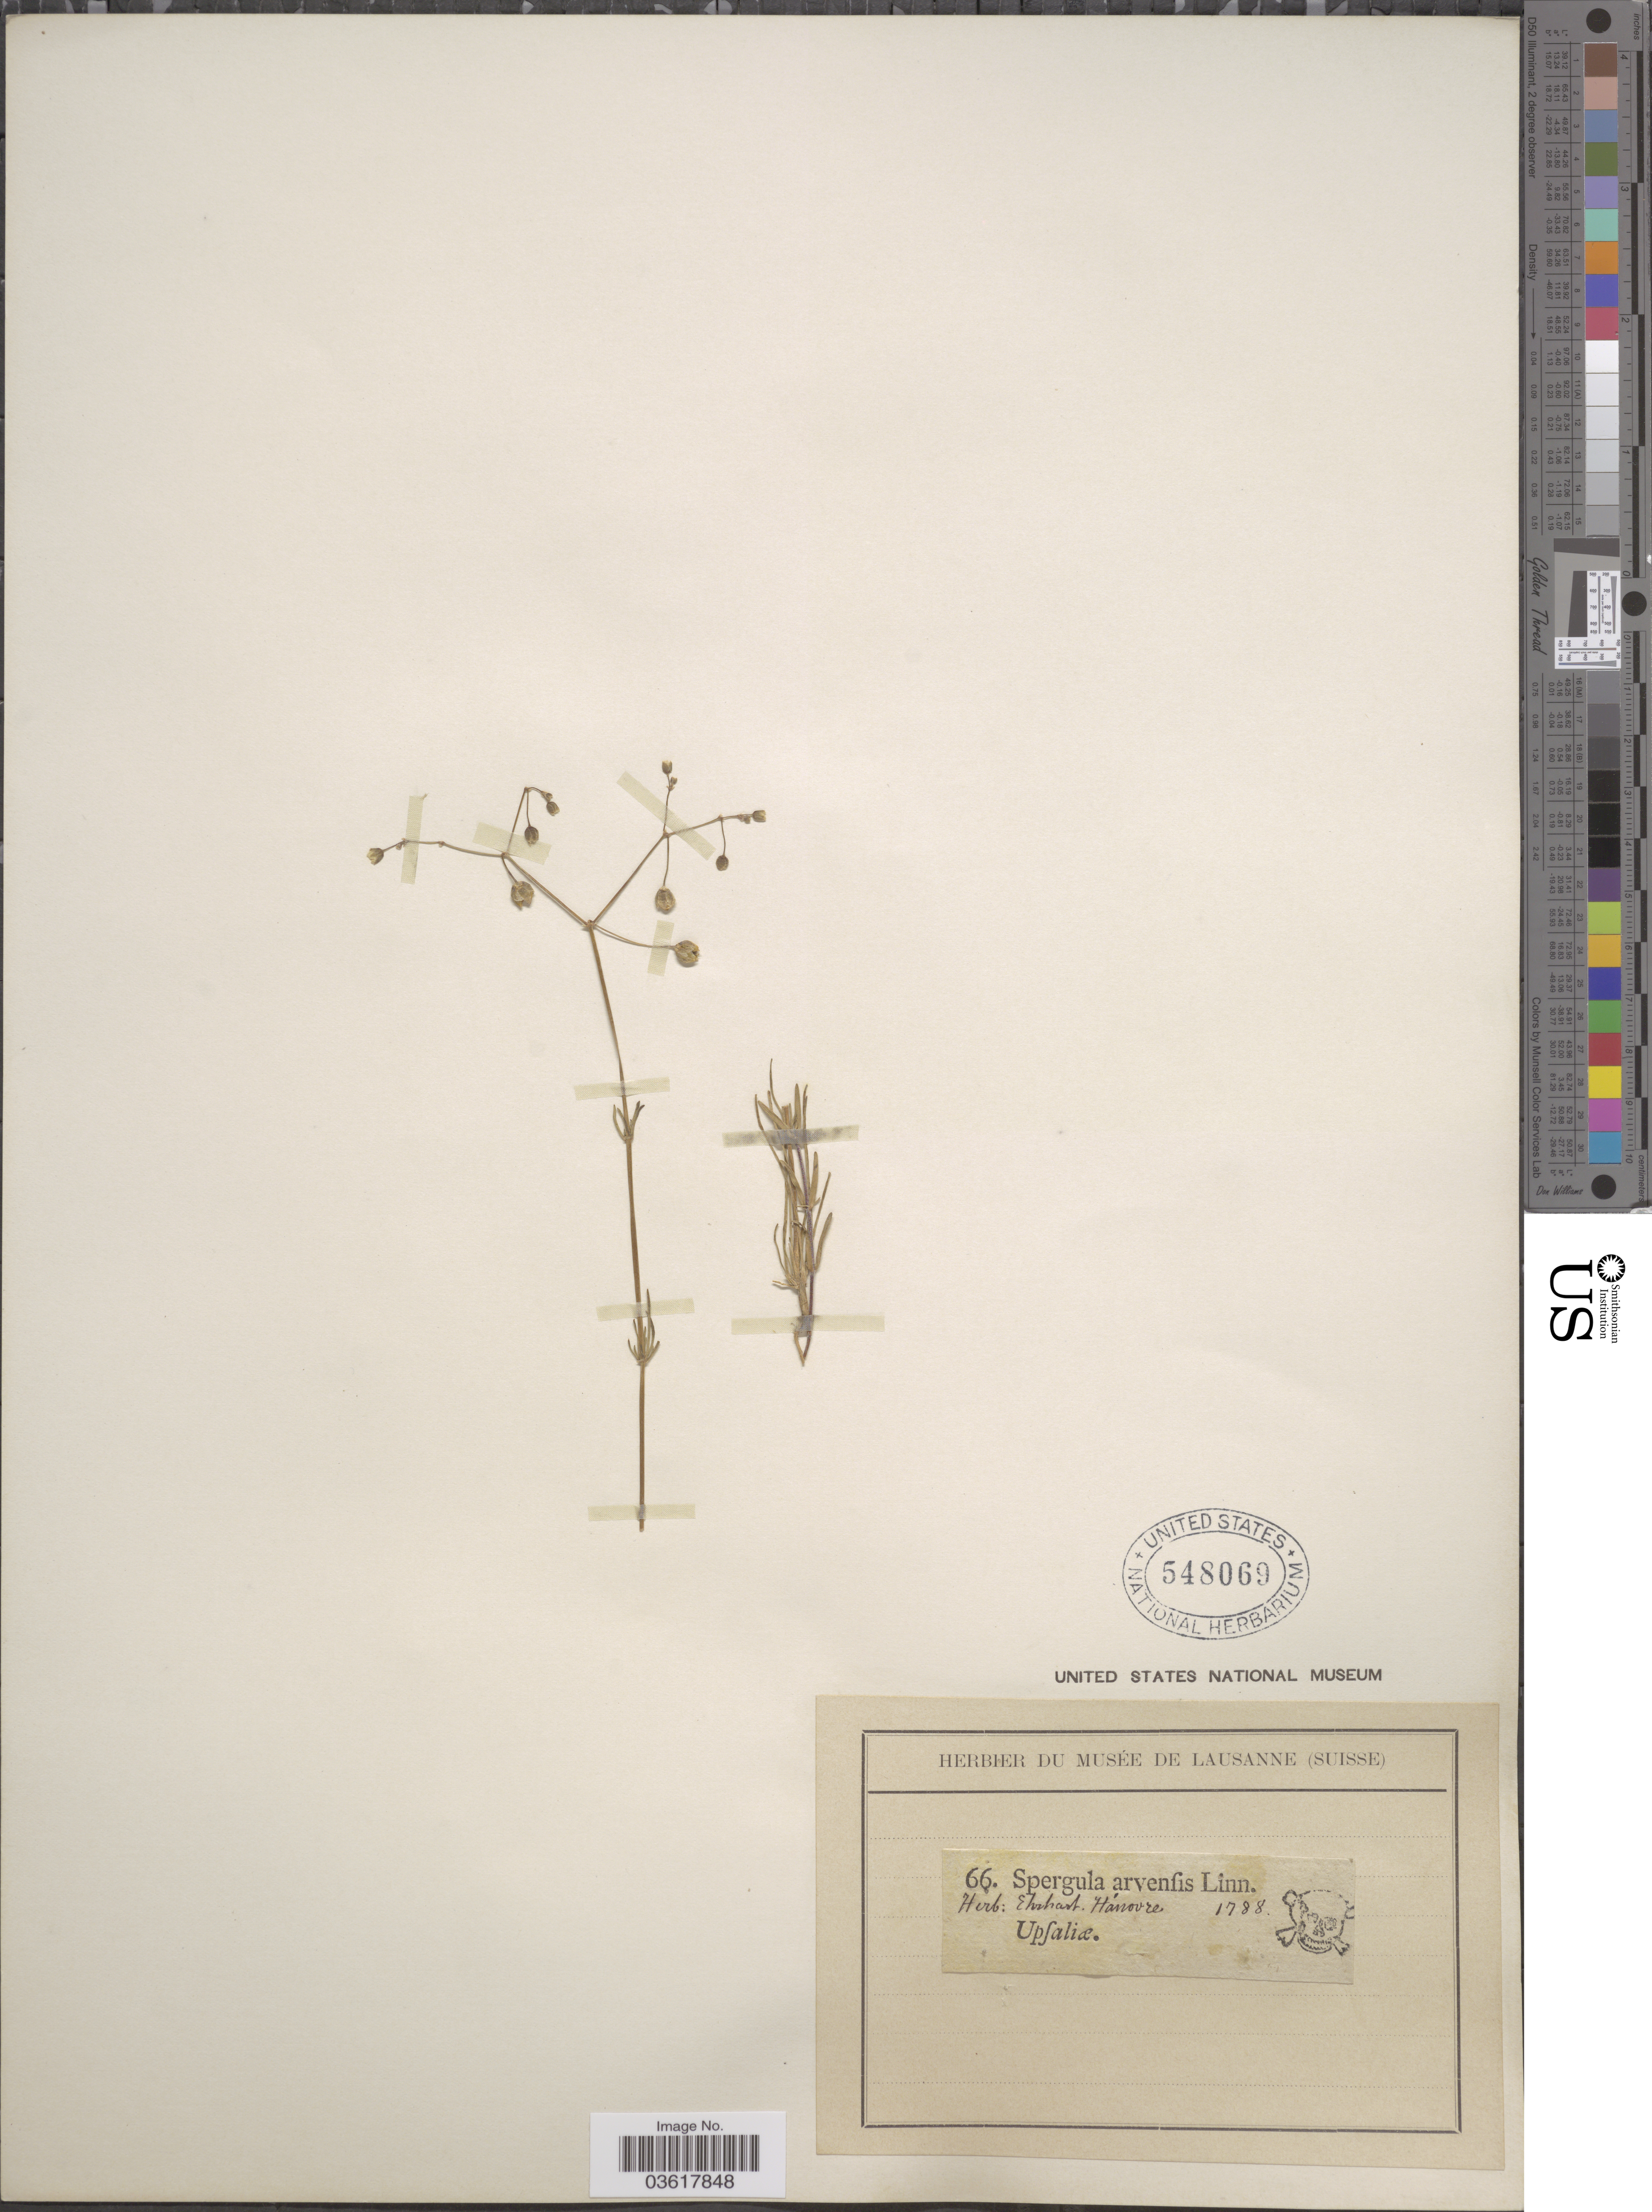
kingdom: Plantae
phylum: Tracheophyta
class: Magnoliopsida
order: Caryophyllales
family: Caryophyllaceae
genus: Spergula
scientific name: Spergula arvensis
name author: L.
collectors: Ex herb. Ehrhart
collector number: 66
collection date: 1788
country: Sweden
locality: Upfaliæ.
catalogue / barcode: US 548069